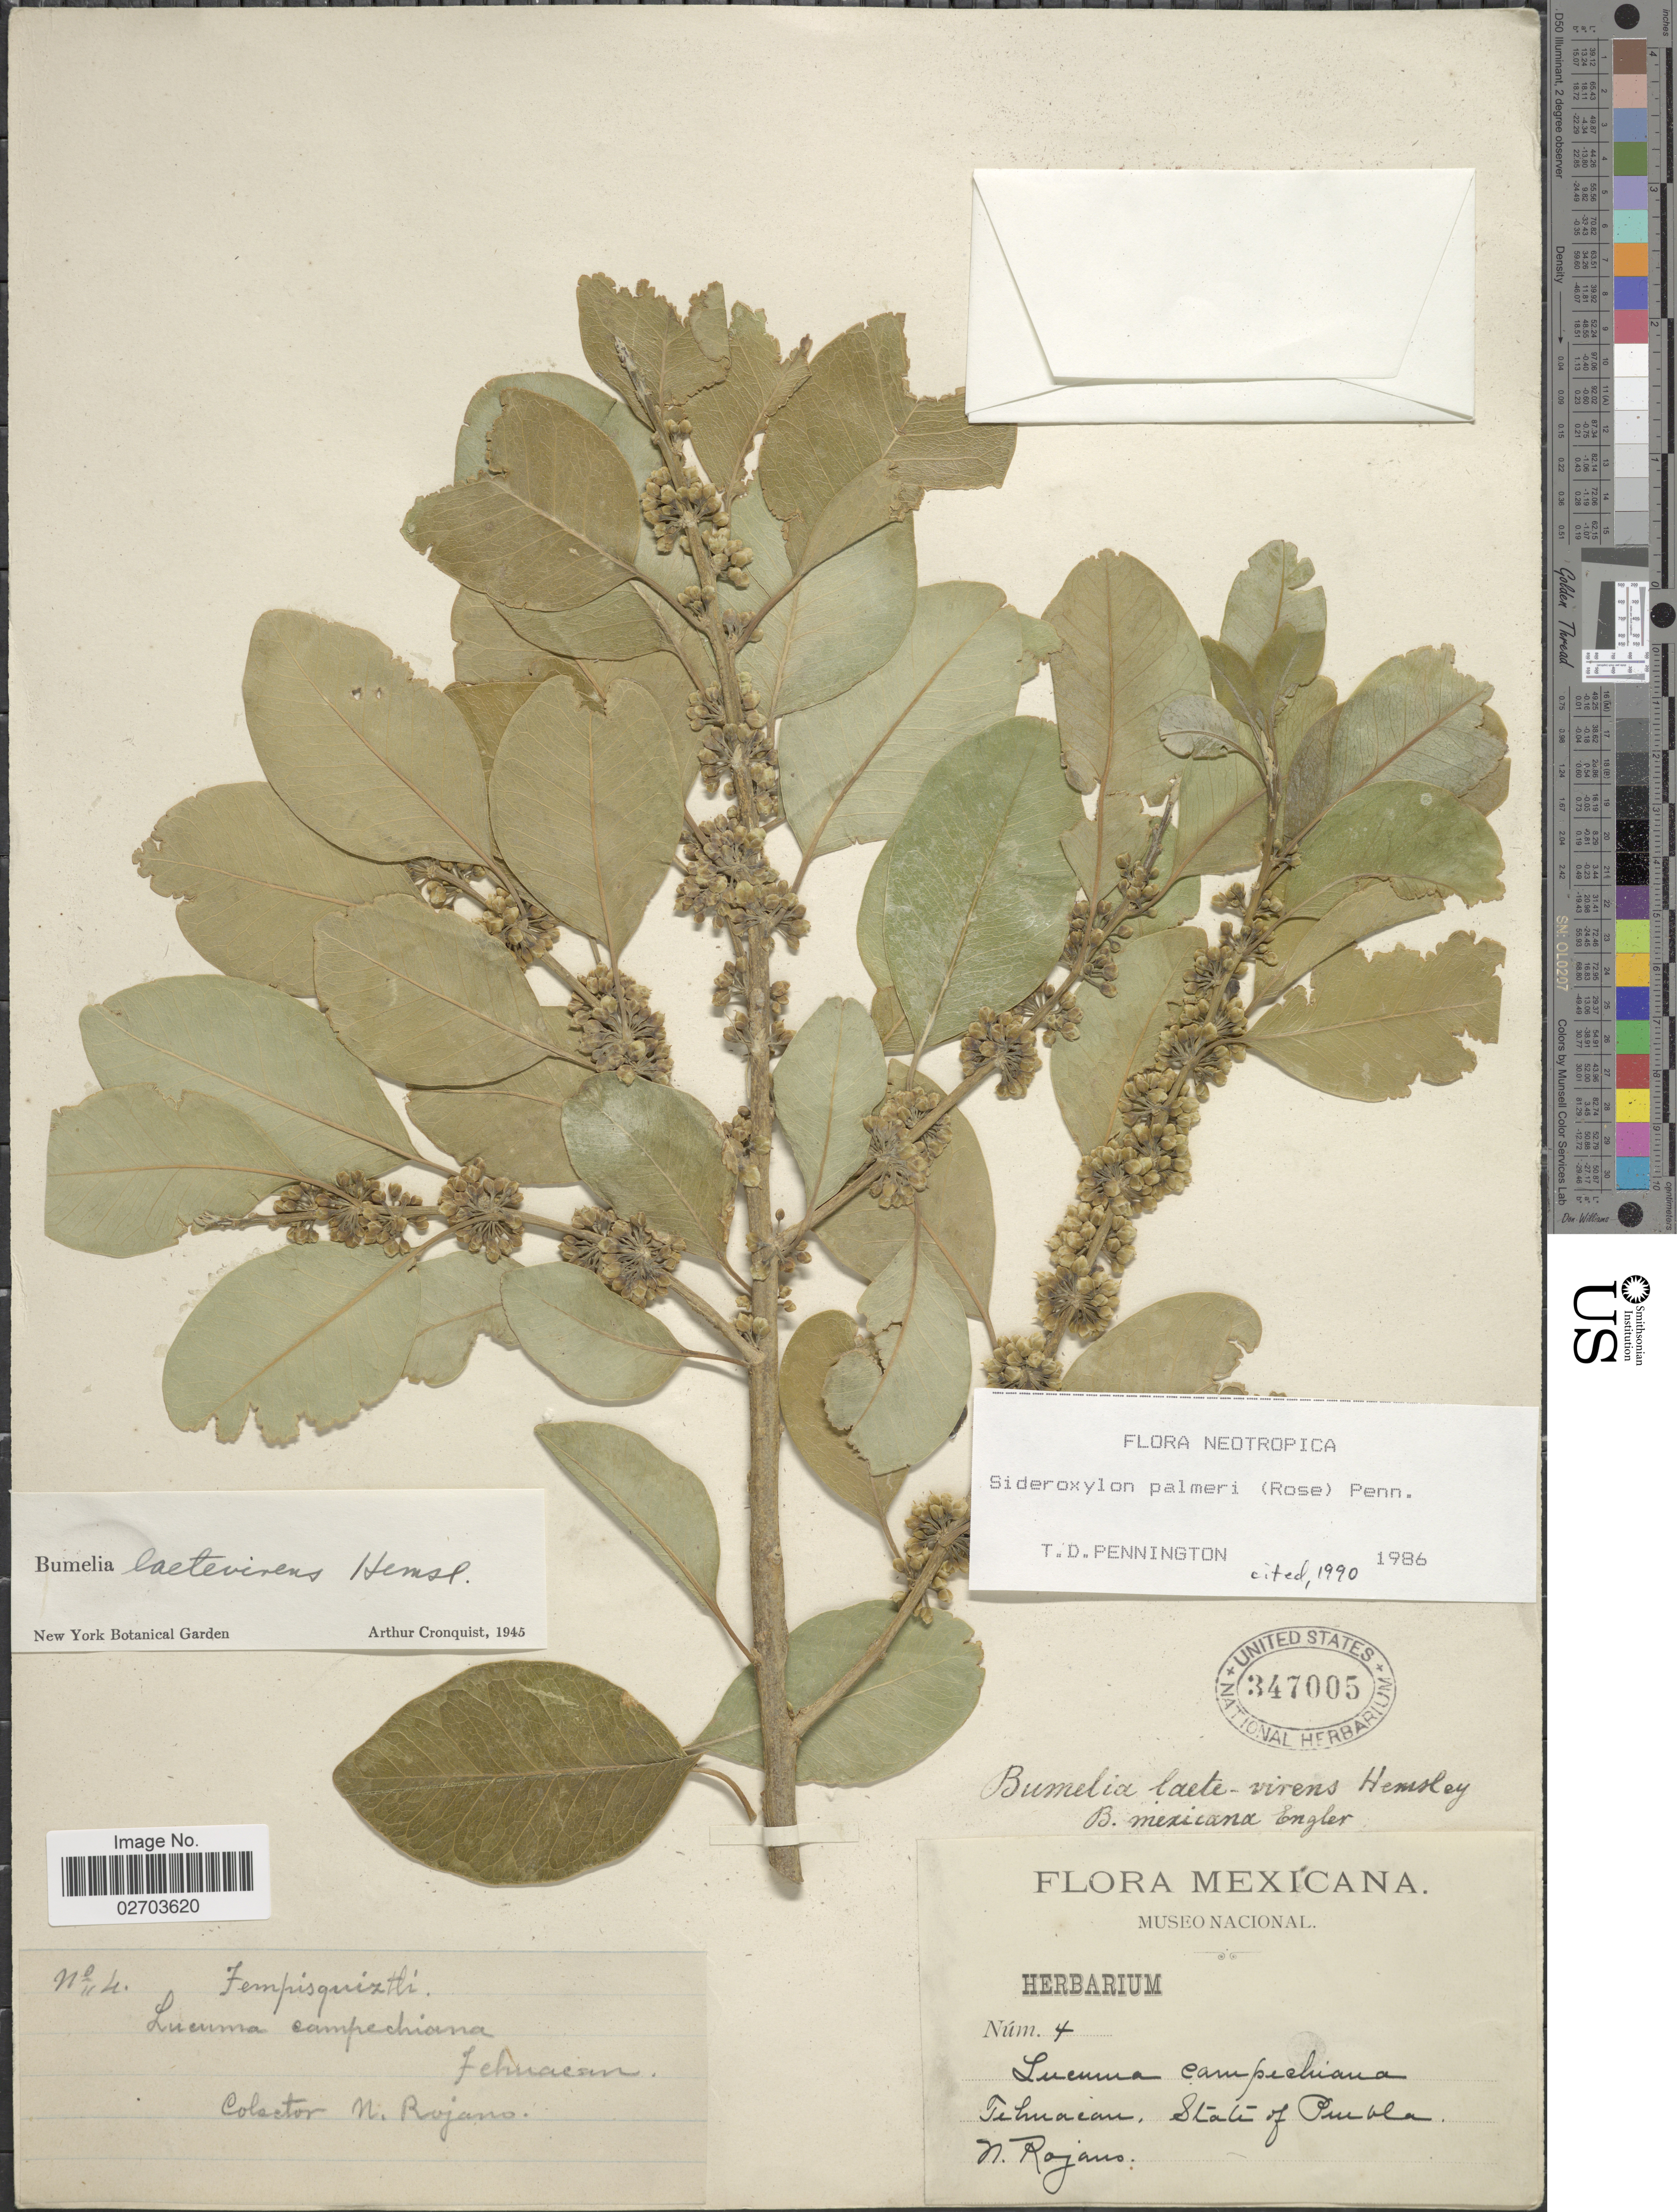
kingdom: Plantae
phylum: Tracheophyta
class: Magnoliopsida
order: Ericales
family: Sapotaceae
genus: Sideroxylon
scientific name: Sideroxylon palmeri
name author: (Rose) T.D. Penn.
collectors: N. Rojano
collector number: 4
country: Mexico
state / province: Puebla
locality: Tehuacan.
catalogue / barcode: US 347005